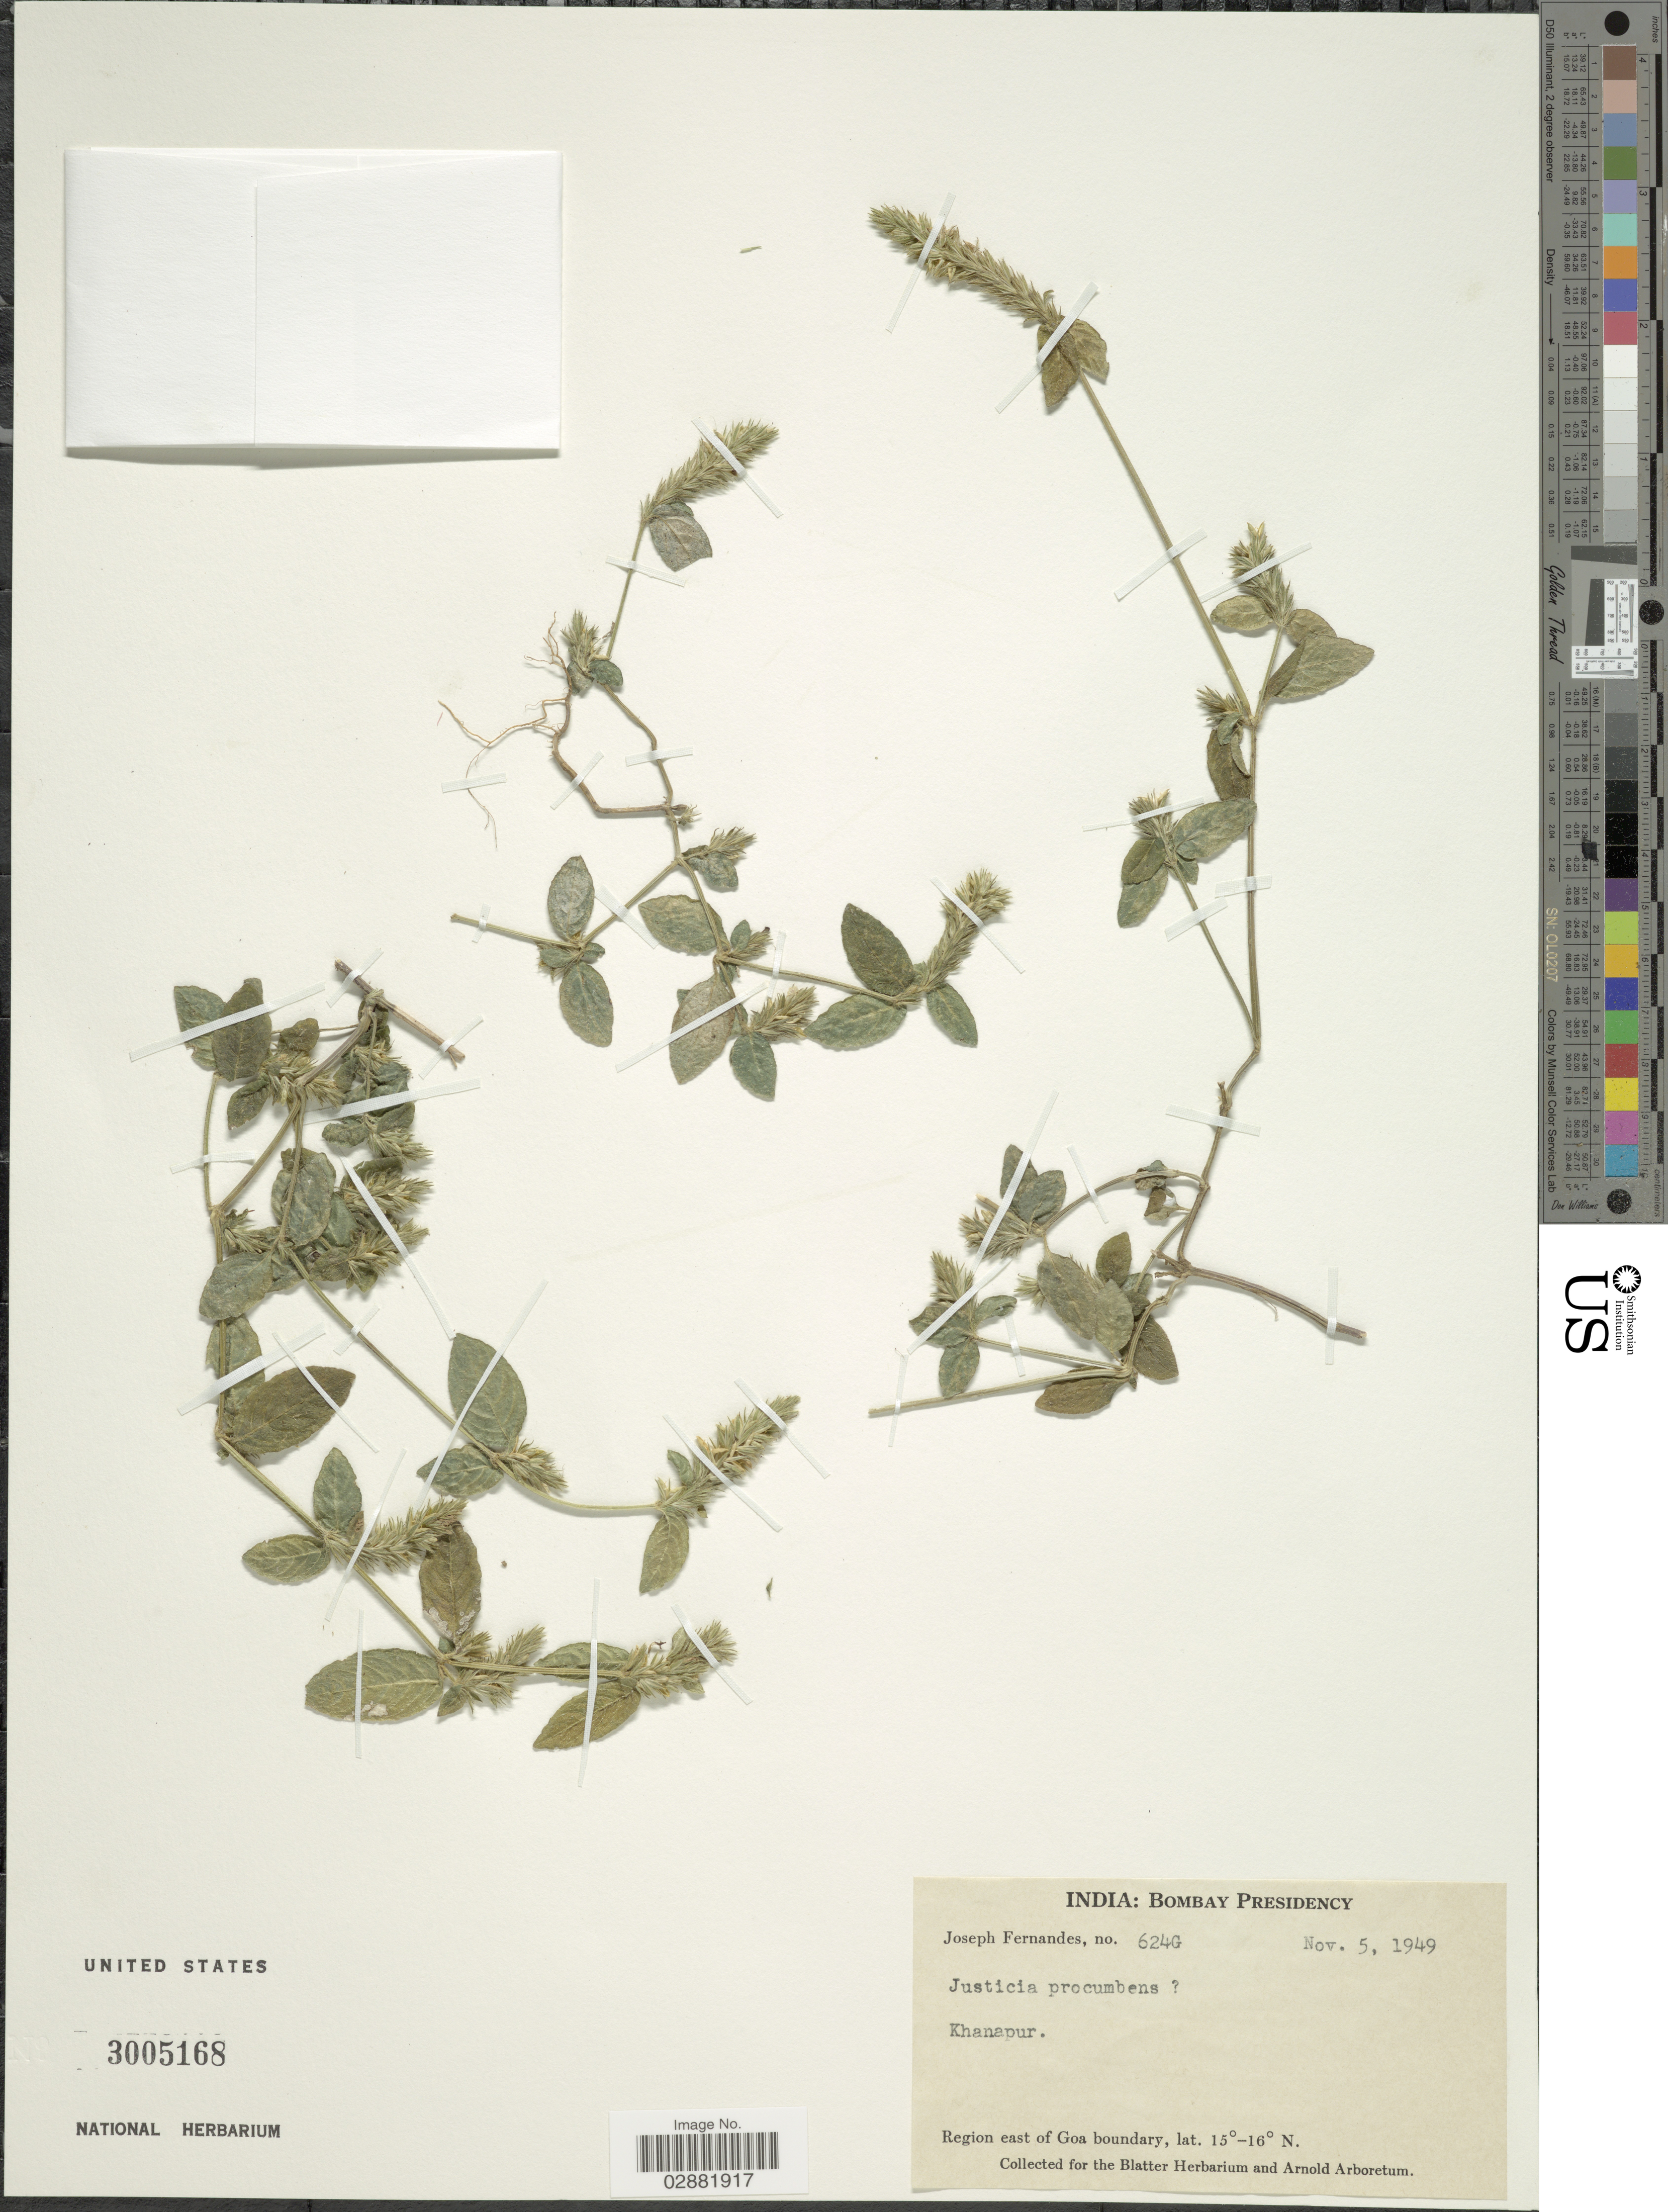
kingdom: Plantae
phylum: Tracheophyta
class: Magnoliopsida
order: Lamiales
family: Acanthaceae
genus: Justicia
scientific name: Justicia procumbens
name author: L.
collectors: J. Fernandes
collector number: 624G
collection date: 1949-11-05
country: India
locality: Bombay Presidency, Khanapur, Region east of Goa boundary.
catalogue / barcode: US 3005168